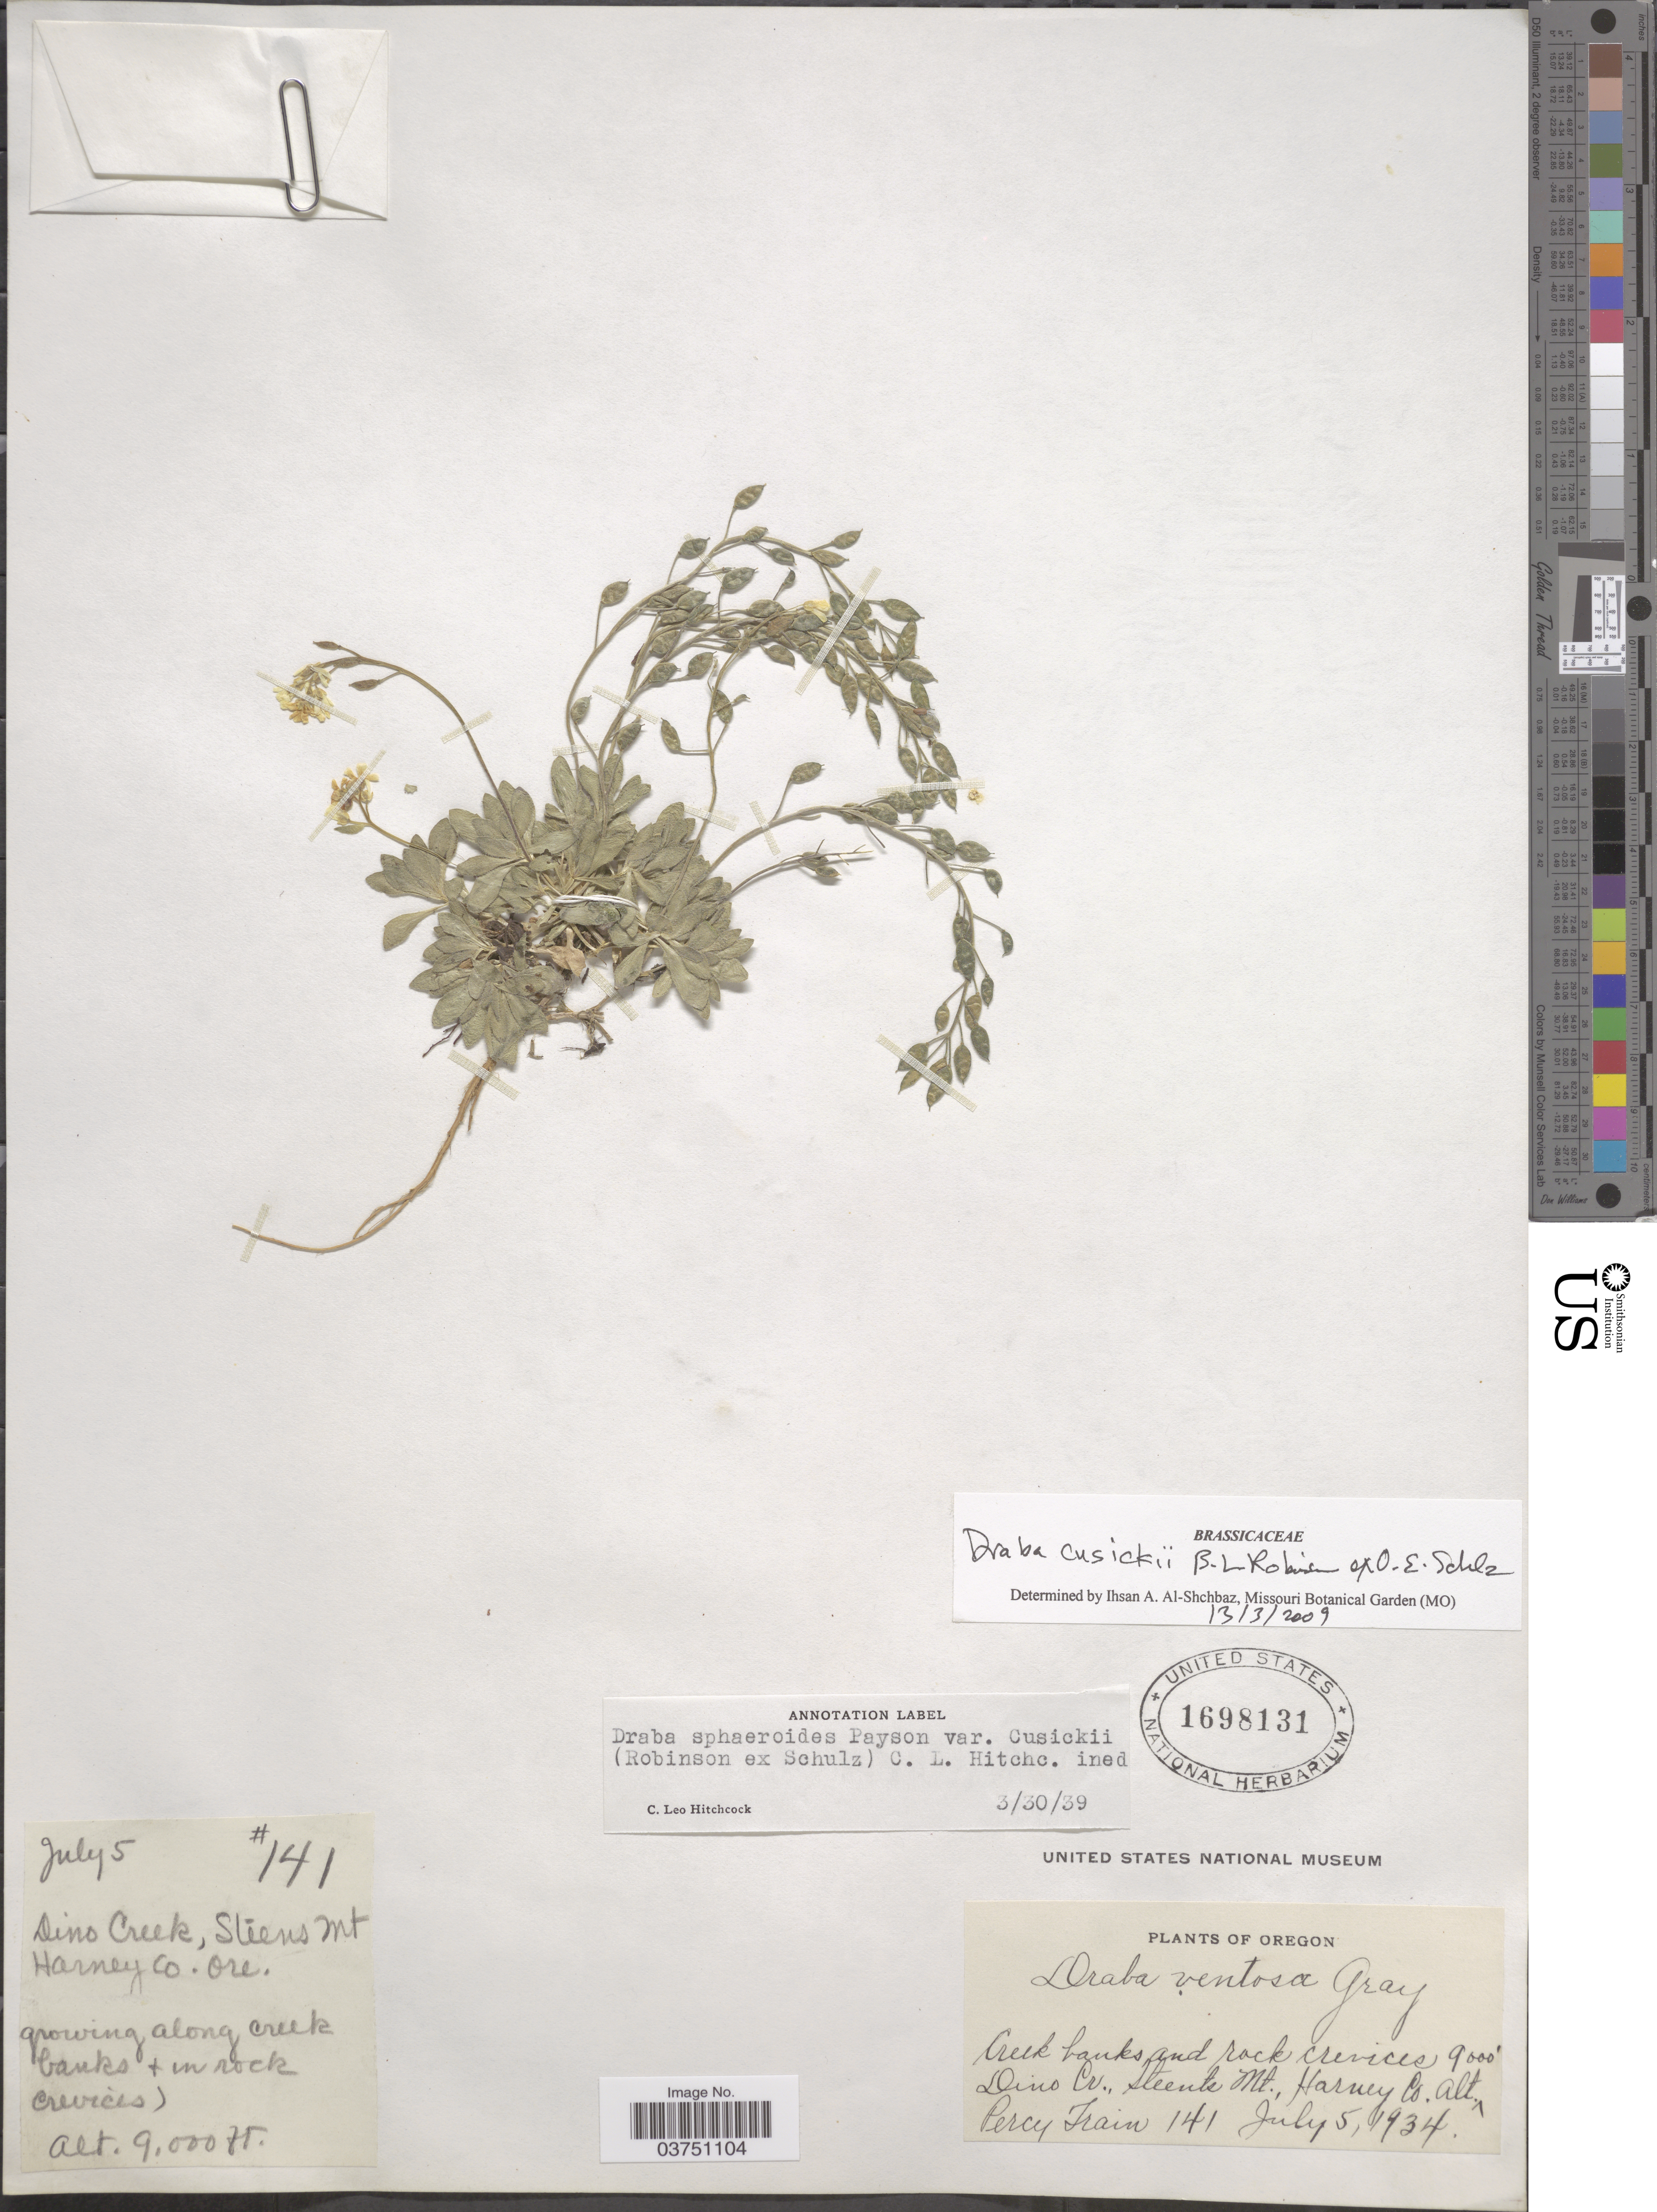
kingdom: Plantae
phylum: Tracheophyta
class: Magnoliopsida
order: Brassicales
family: Brassicaceae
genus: Draba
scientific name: Draba cusickii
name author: B.L. Rob. & O.E. Schulz in Engl.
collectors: P. Train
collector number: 141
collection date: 1934-07-05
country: United States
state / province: Oregon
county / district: Harney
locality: Creek banks and rock crevices Dino Cr., Steens Mt., Harney Co.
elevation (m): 2743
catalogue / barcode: US 1698131